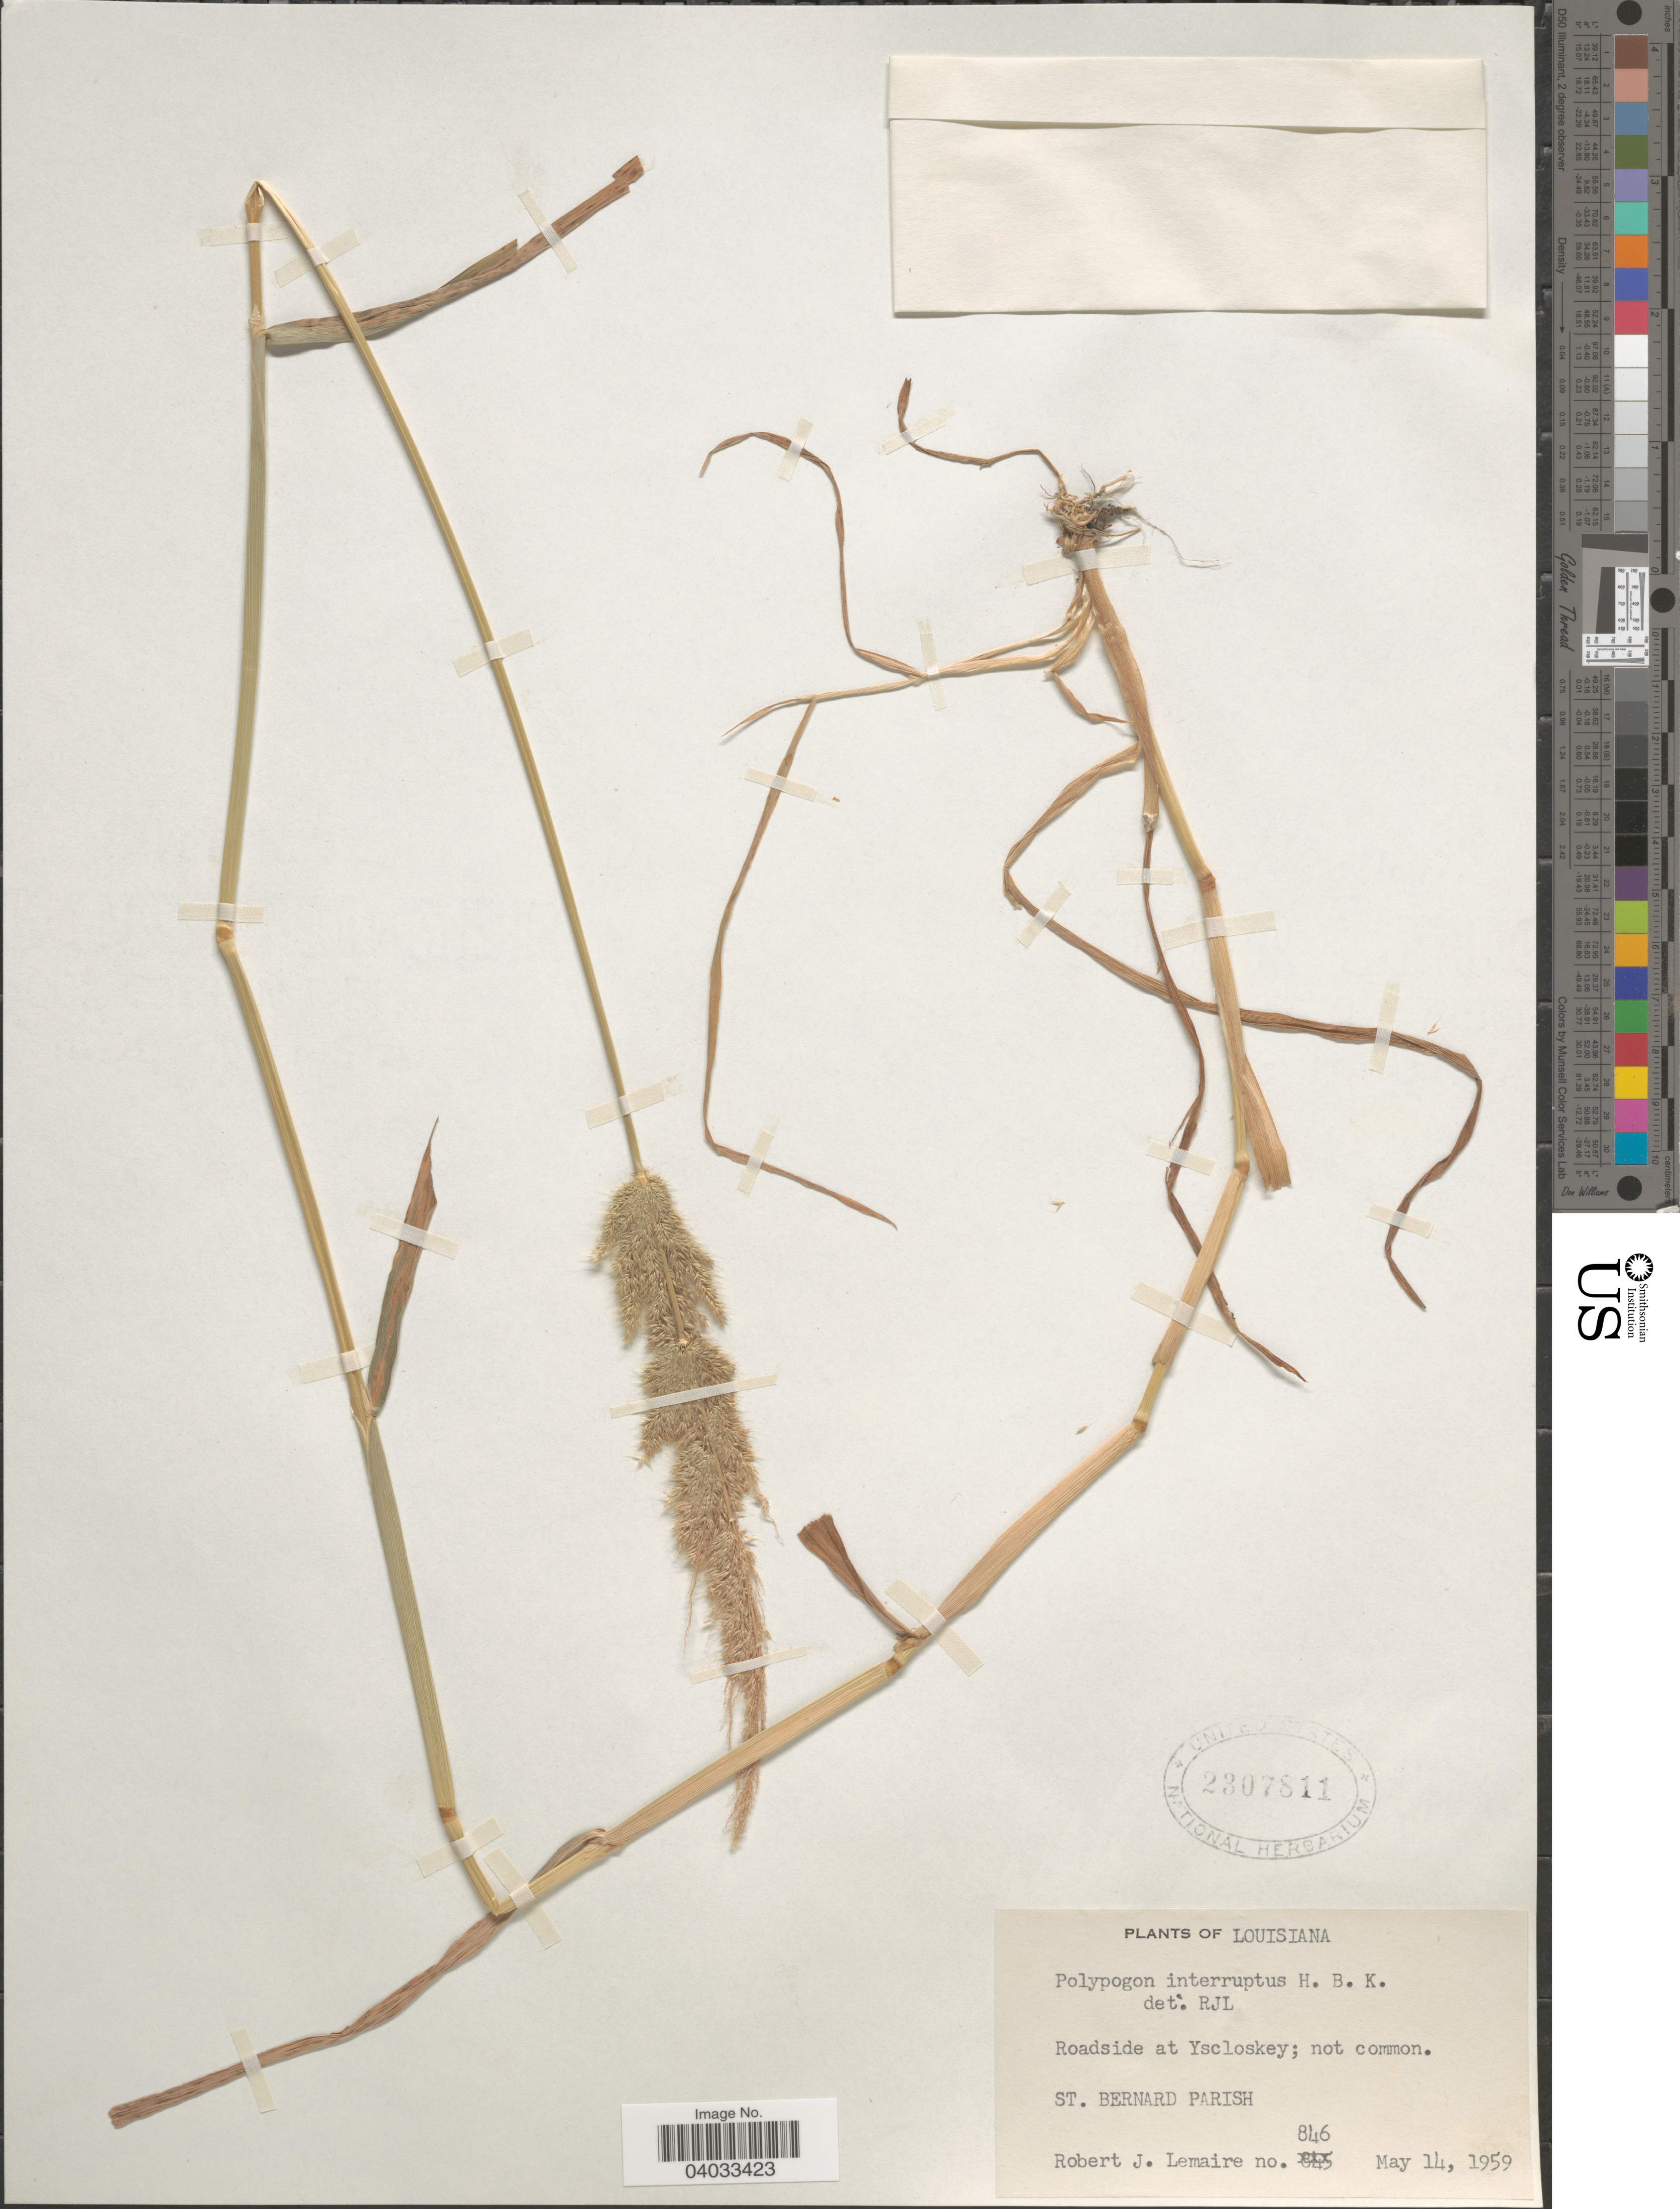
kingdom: Plantae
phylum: Tracheophyta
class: Liliopsida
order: Poales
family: Poaceae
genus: Polypogon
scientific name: Polypogon interruptus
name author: Kunth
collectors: R. J. Lemaire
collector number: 846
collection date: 1959-05-14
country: United States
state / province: Louisiana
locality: Roadside at Tscloskey. St. Bernard Parish.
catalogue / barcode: US 2307811